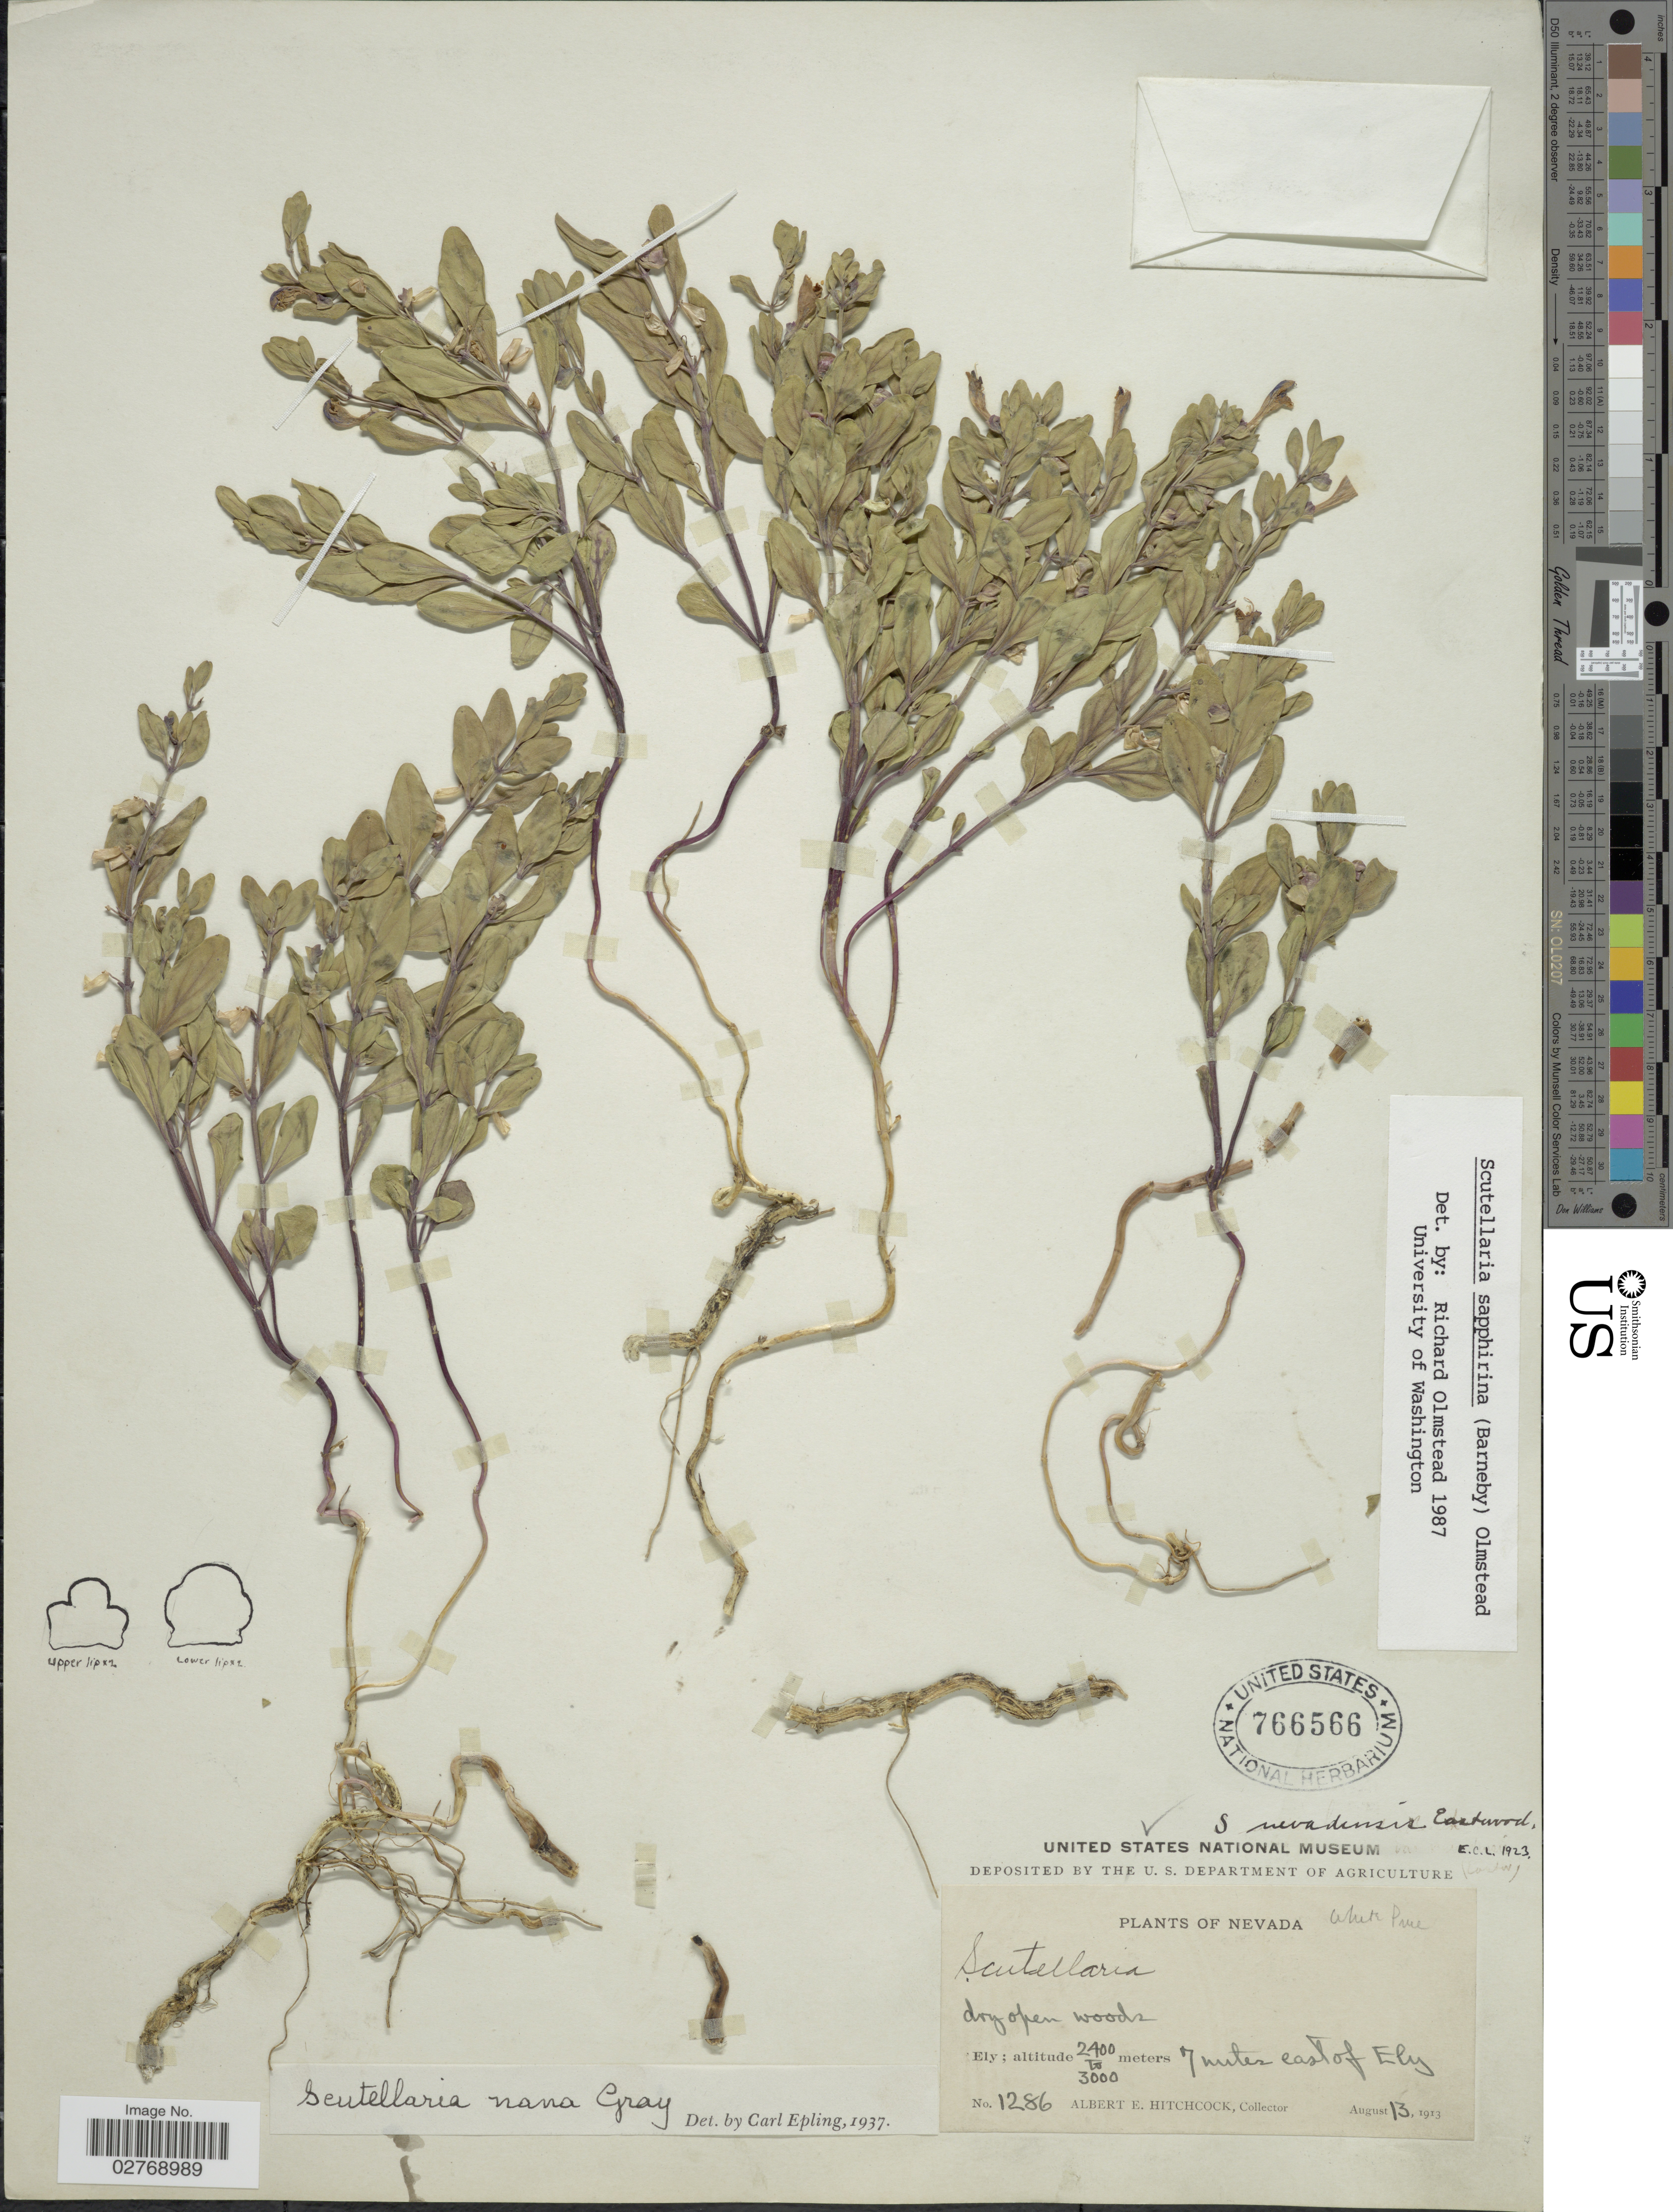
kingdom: Plantae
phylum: Tracheophyta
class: Magnoliopsida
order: Lamiales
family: Lamiaceae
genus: Scutellaria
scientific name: Scutellaria sapphirina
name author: (Barneby) Olmstead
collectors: A. Hitchcock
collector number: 1286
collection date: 1913-08-13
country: United States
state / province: Nevada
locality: Ely, 7 miles east of Ely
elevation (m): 2400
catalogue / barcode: US 766566